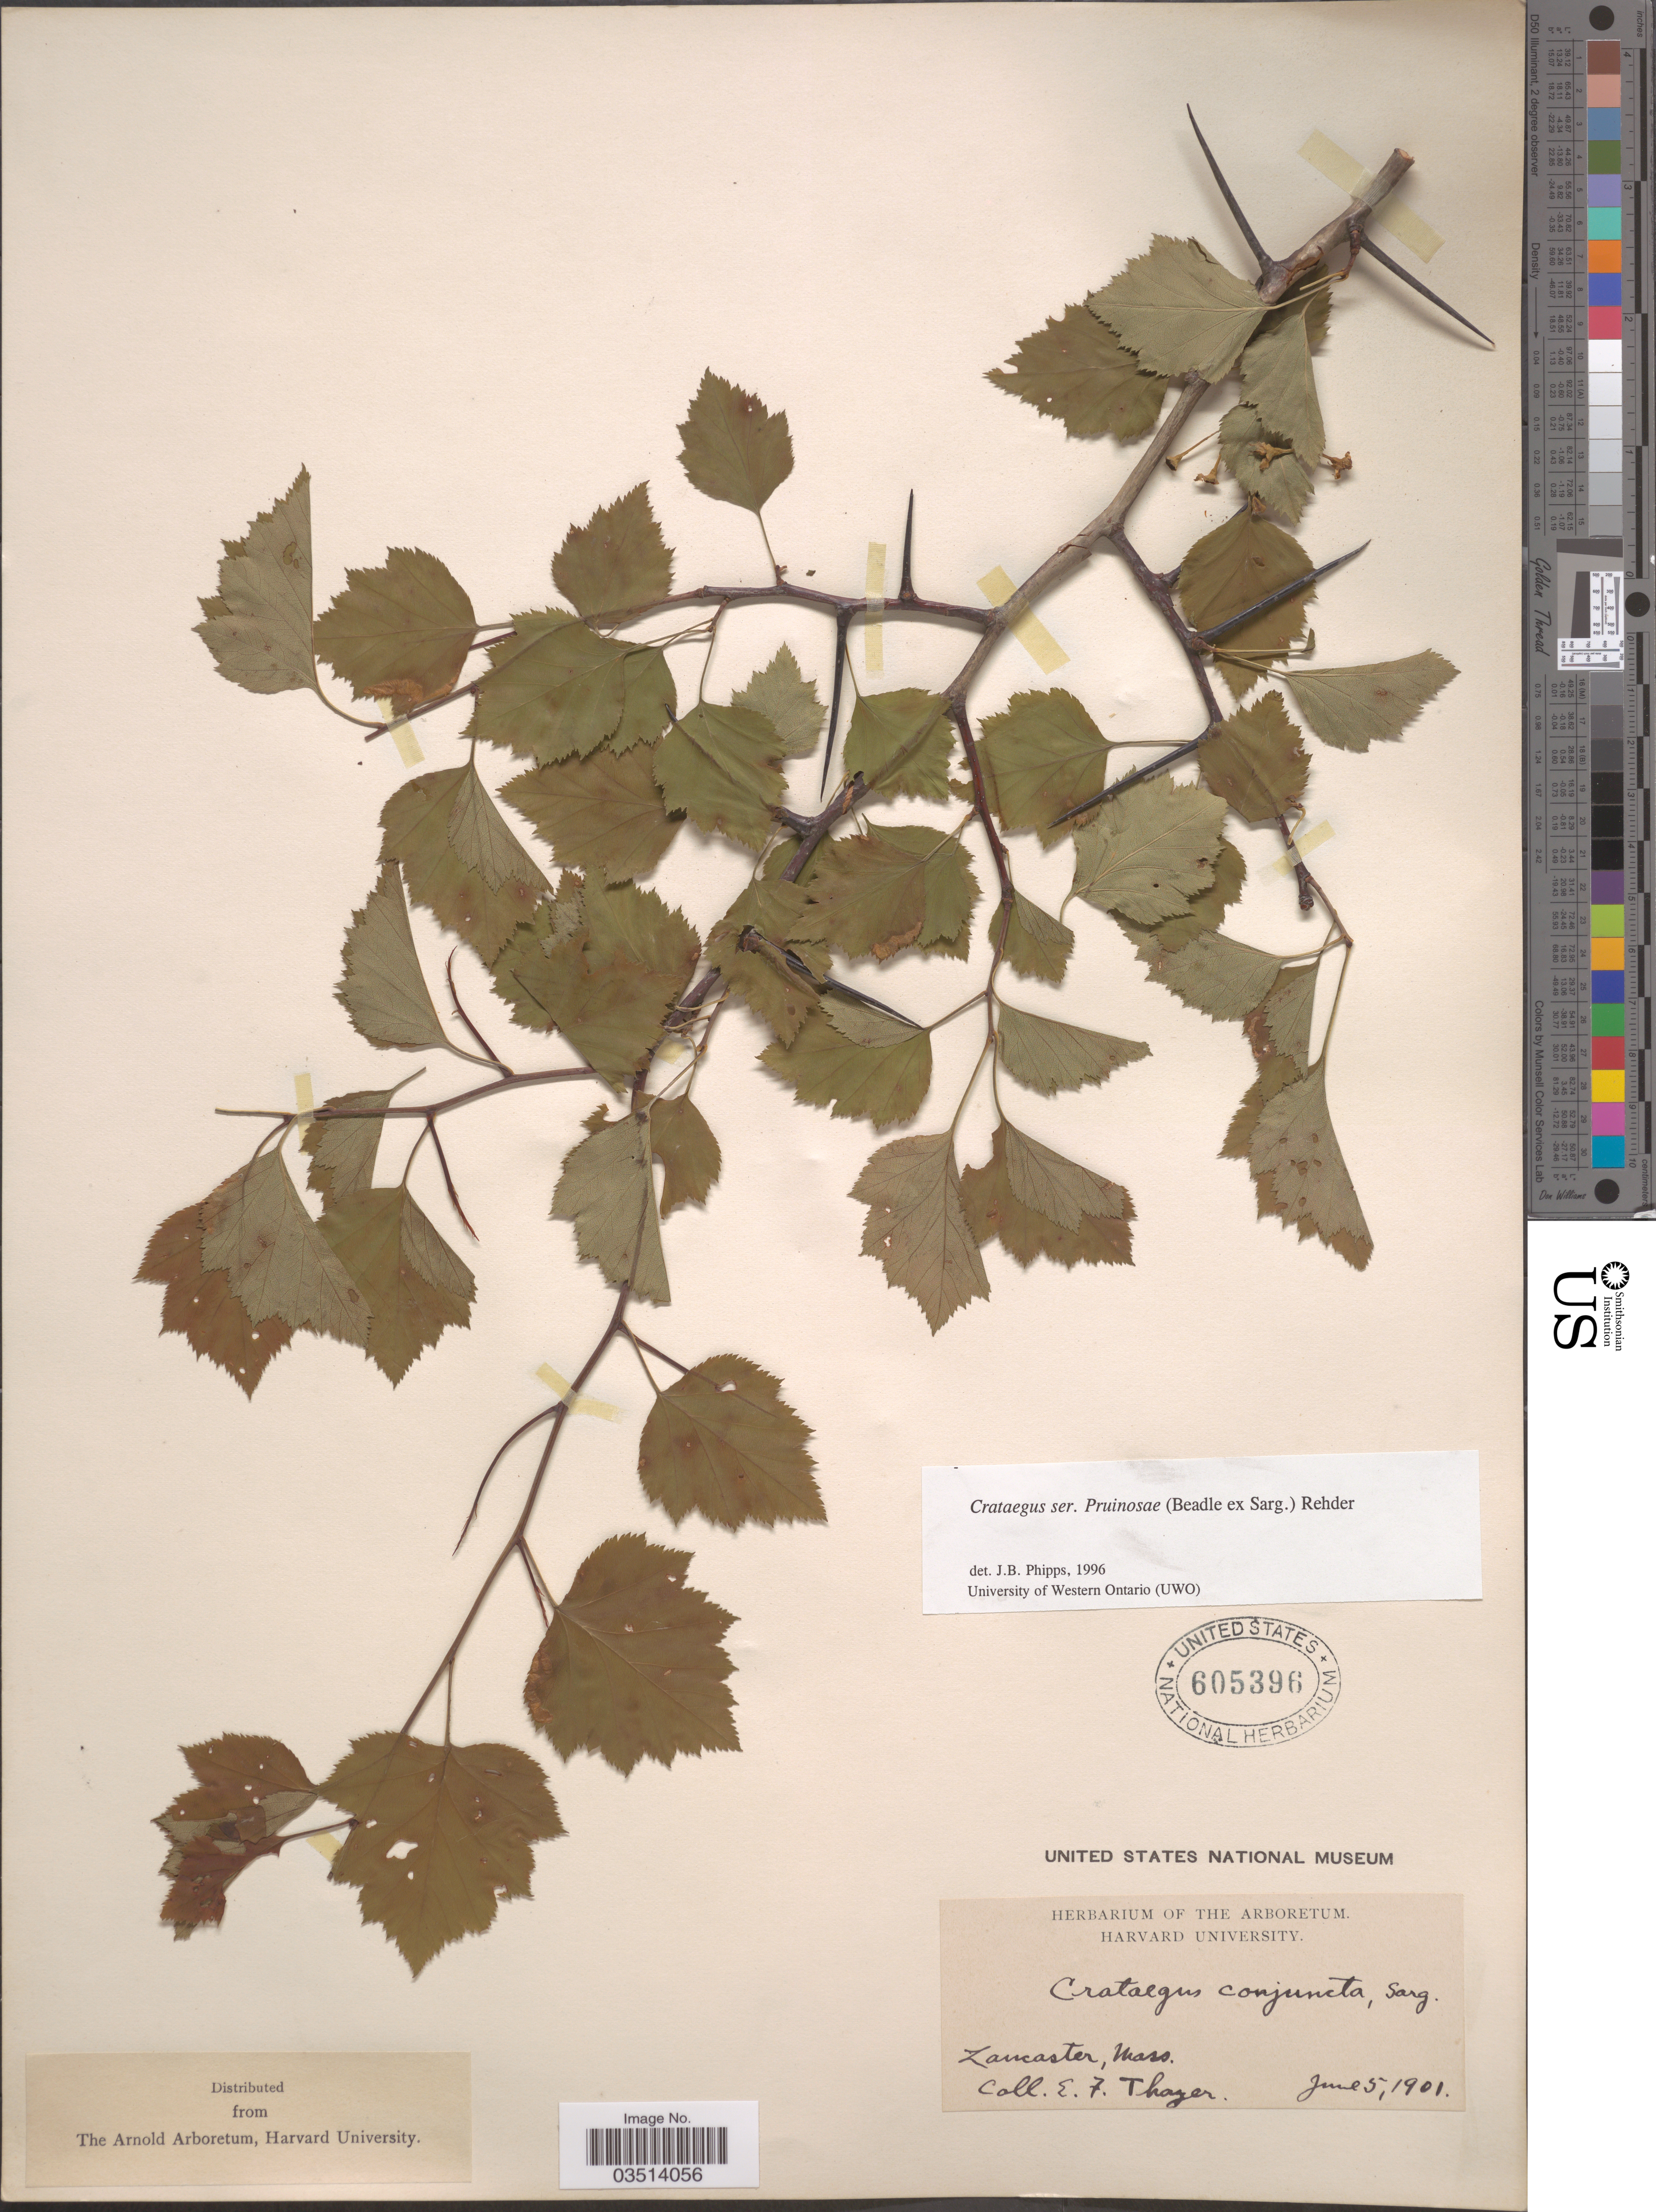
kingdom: Plantae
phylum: Tracheophyta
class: Magnoliopsida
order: Rosales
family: Rosaceae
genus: Crataegus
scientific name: Crataegus conjuncta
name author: Sarg.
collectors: E. Thayer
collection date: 1901-06-05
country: United States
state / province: Massachusetts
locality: Lancaster.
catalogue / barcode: US 605396